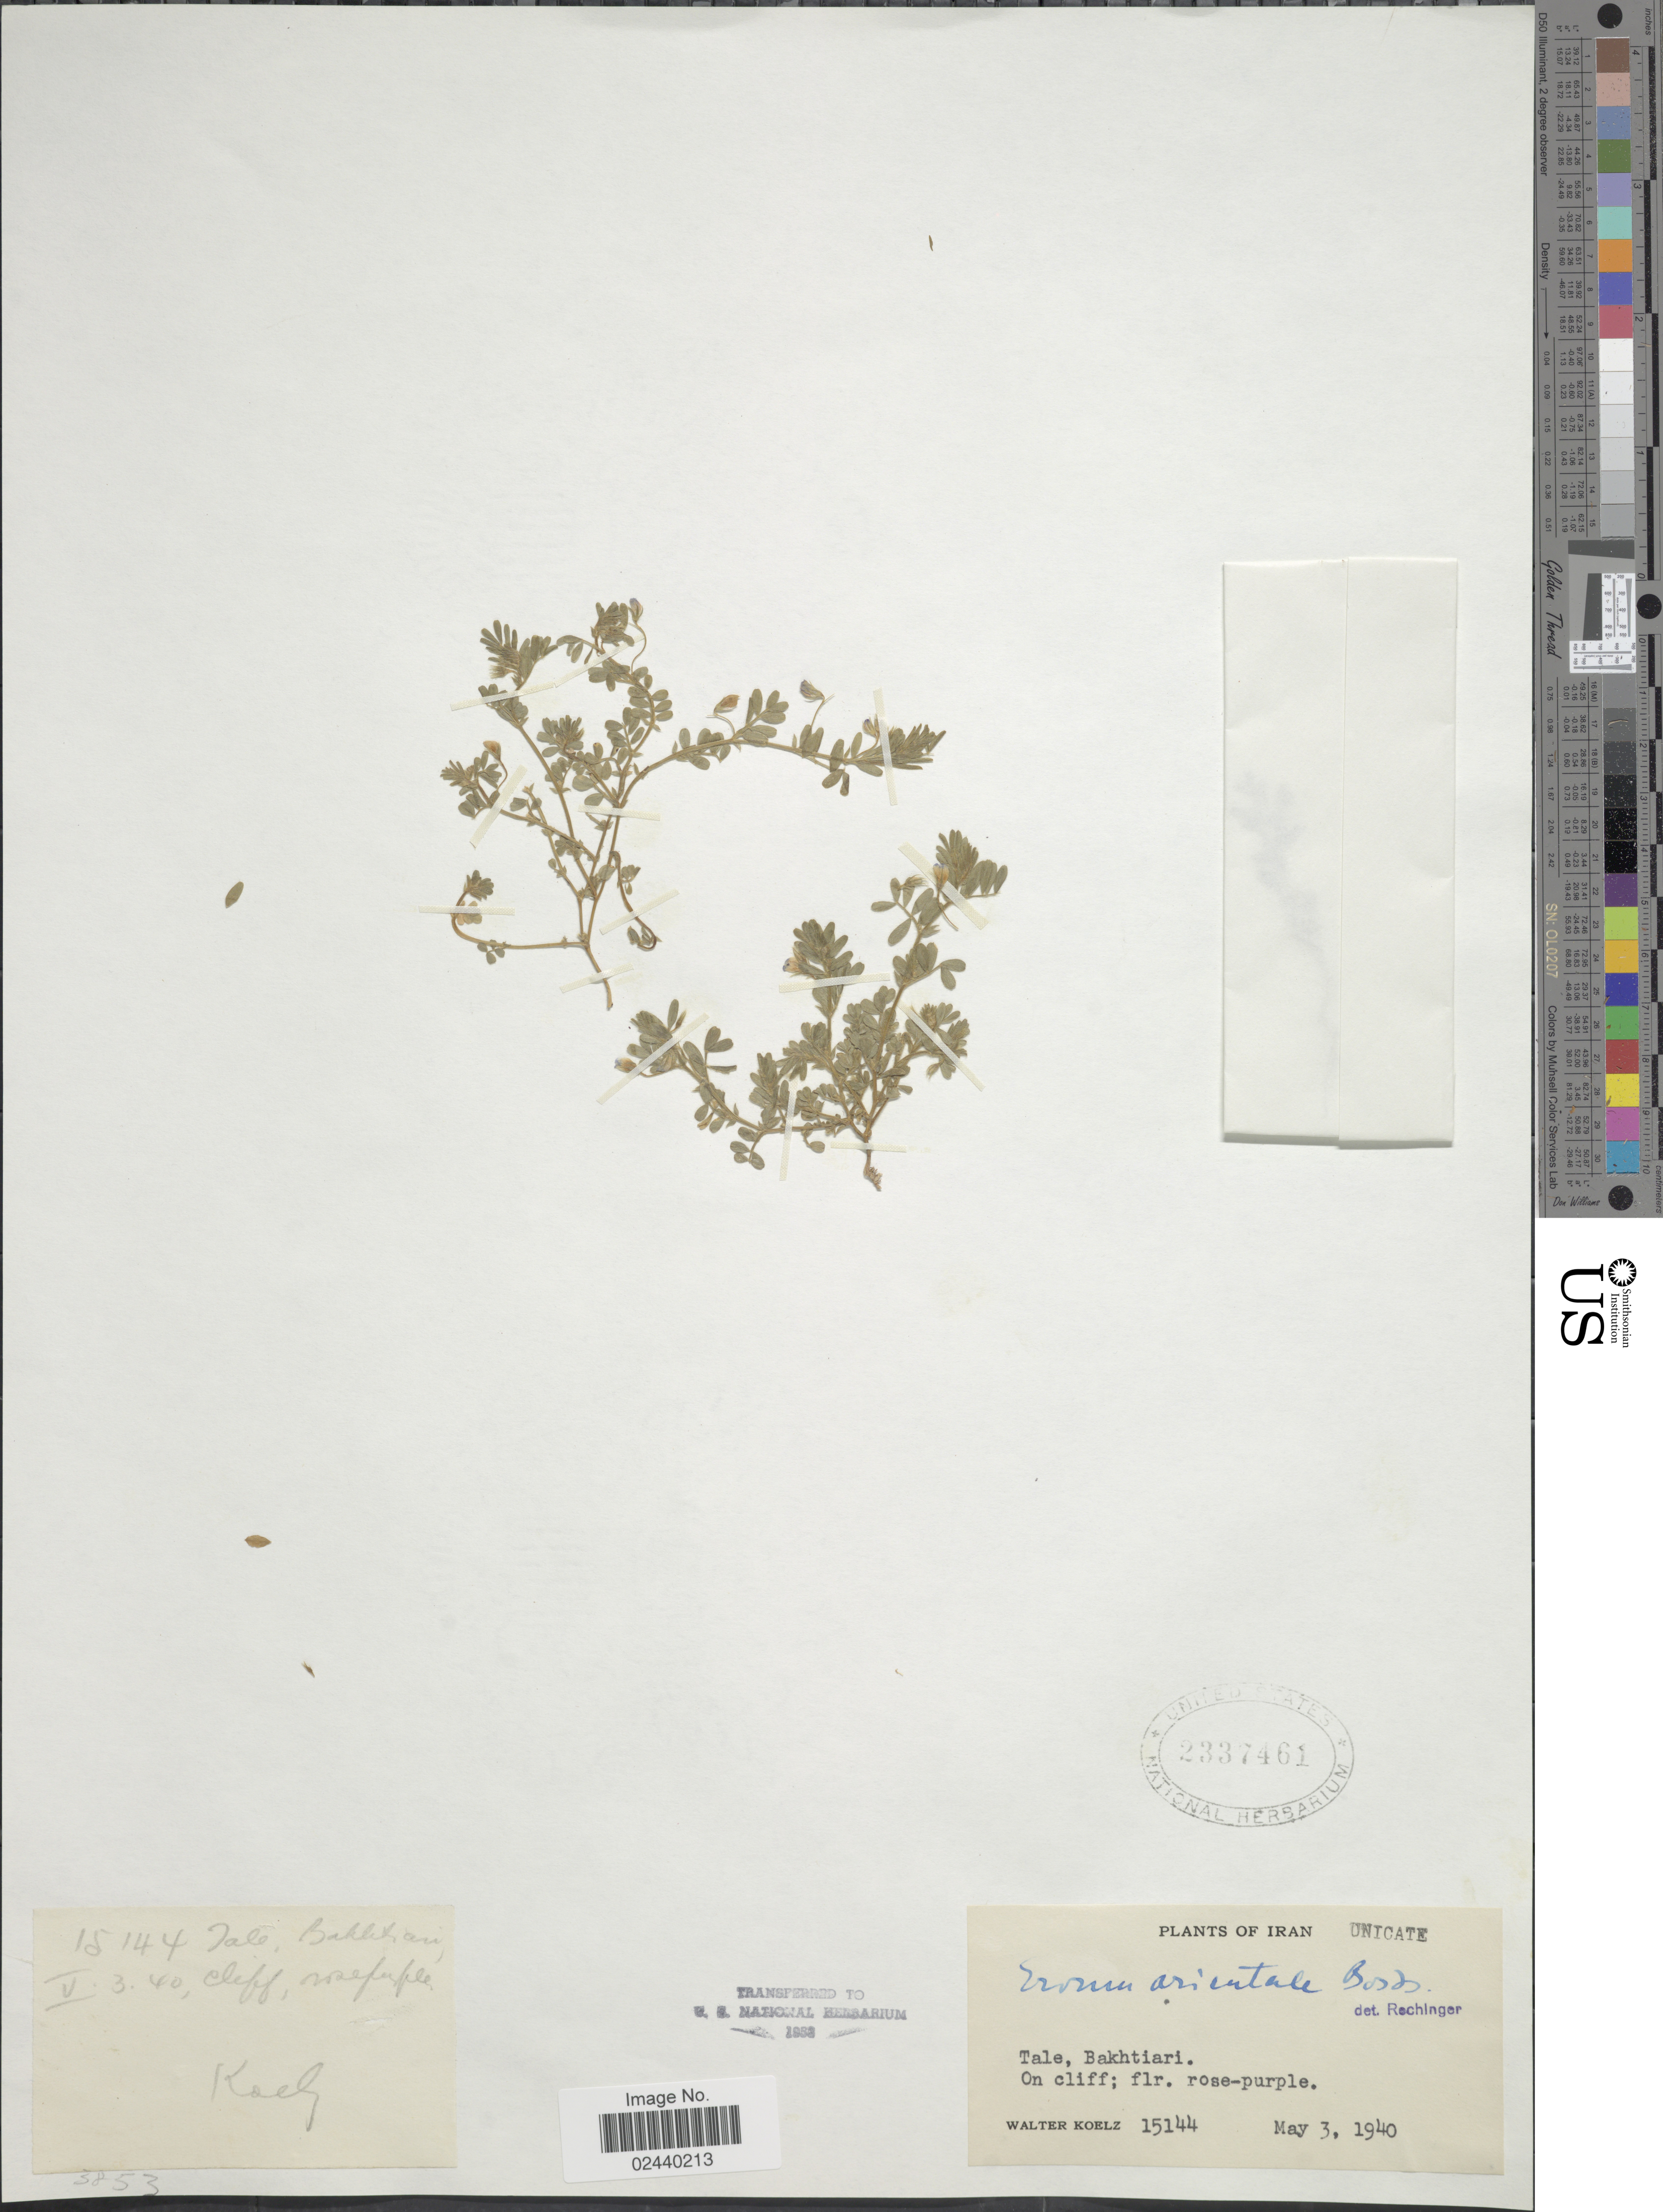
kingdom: Plantae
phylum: Tracheophyta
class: Magnoliopsida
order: Fabales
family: Fabaceae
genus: Vicia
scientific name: Vicia orientalis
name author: (Boiss.) Bég. & Diratz.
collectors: W. N. Koelz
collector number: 15144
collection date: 1940-05-03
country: Iran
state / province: Chahar Mahaal and Bakhtiari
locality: Tale, Bakhitari, on cliff.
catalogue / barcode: US 2337461